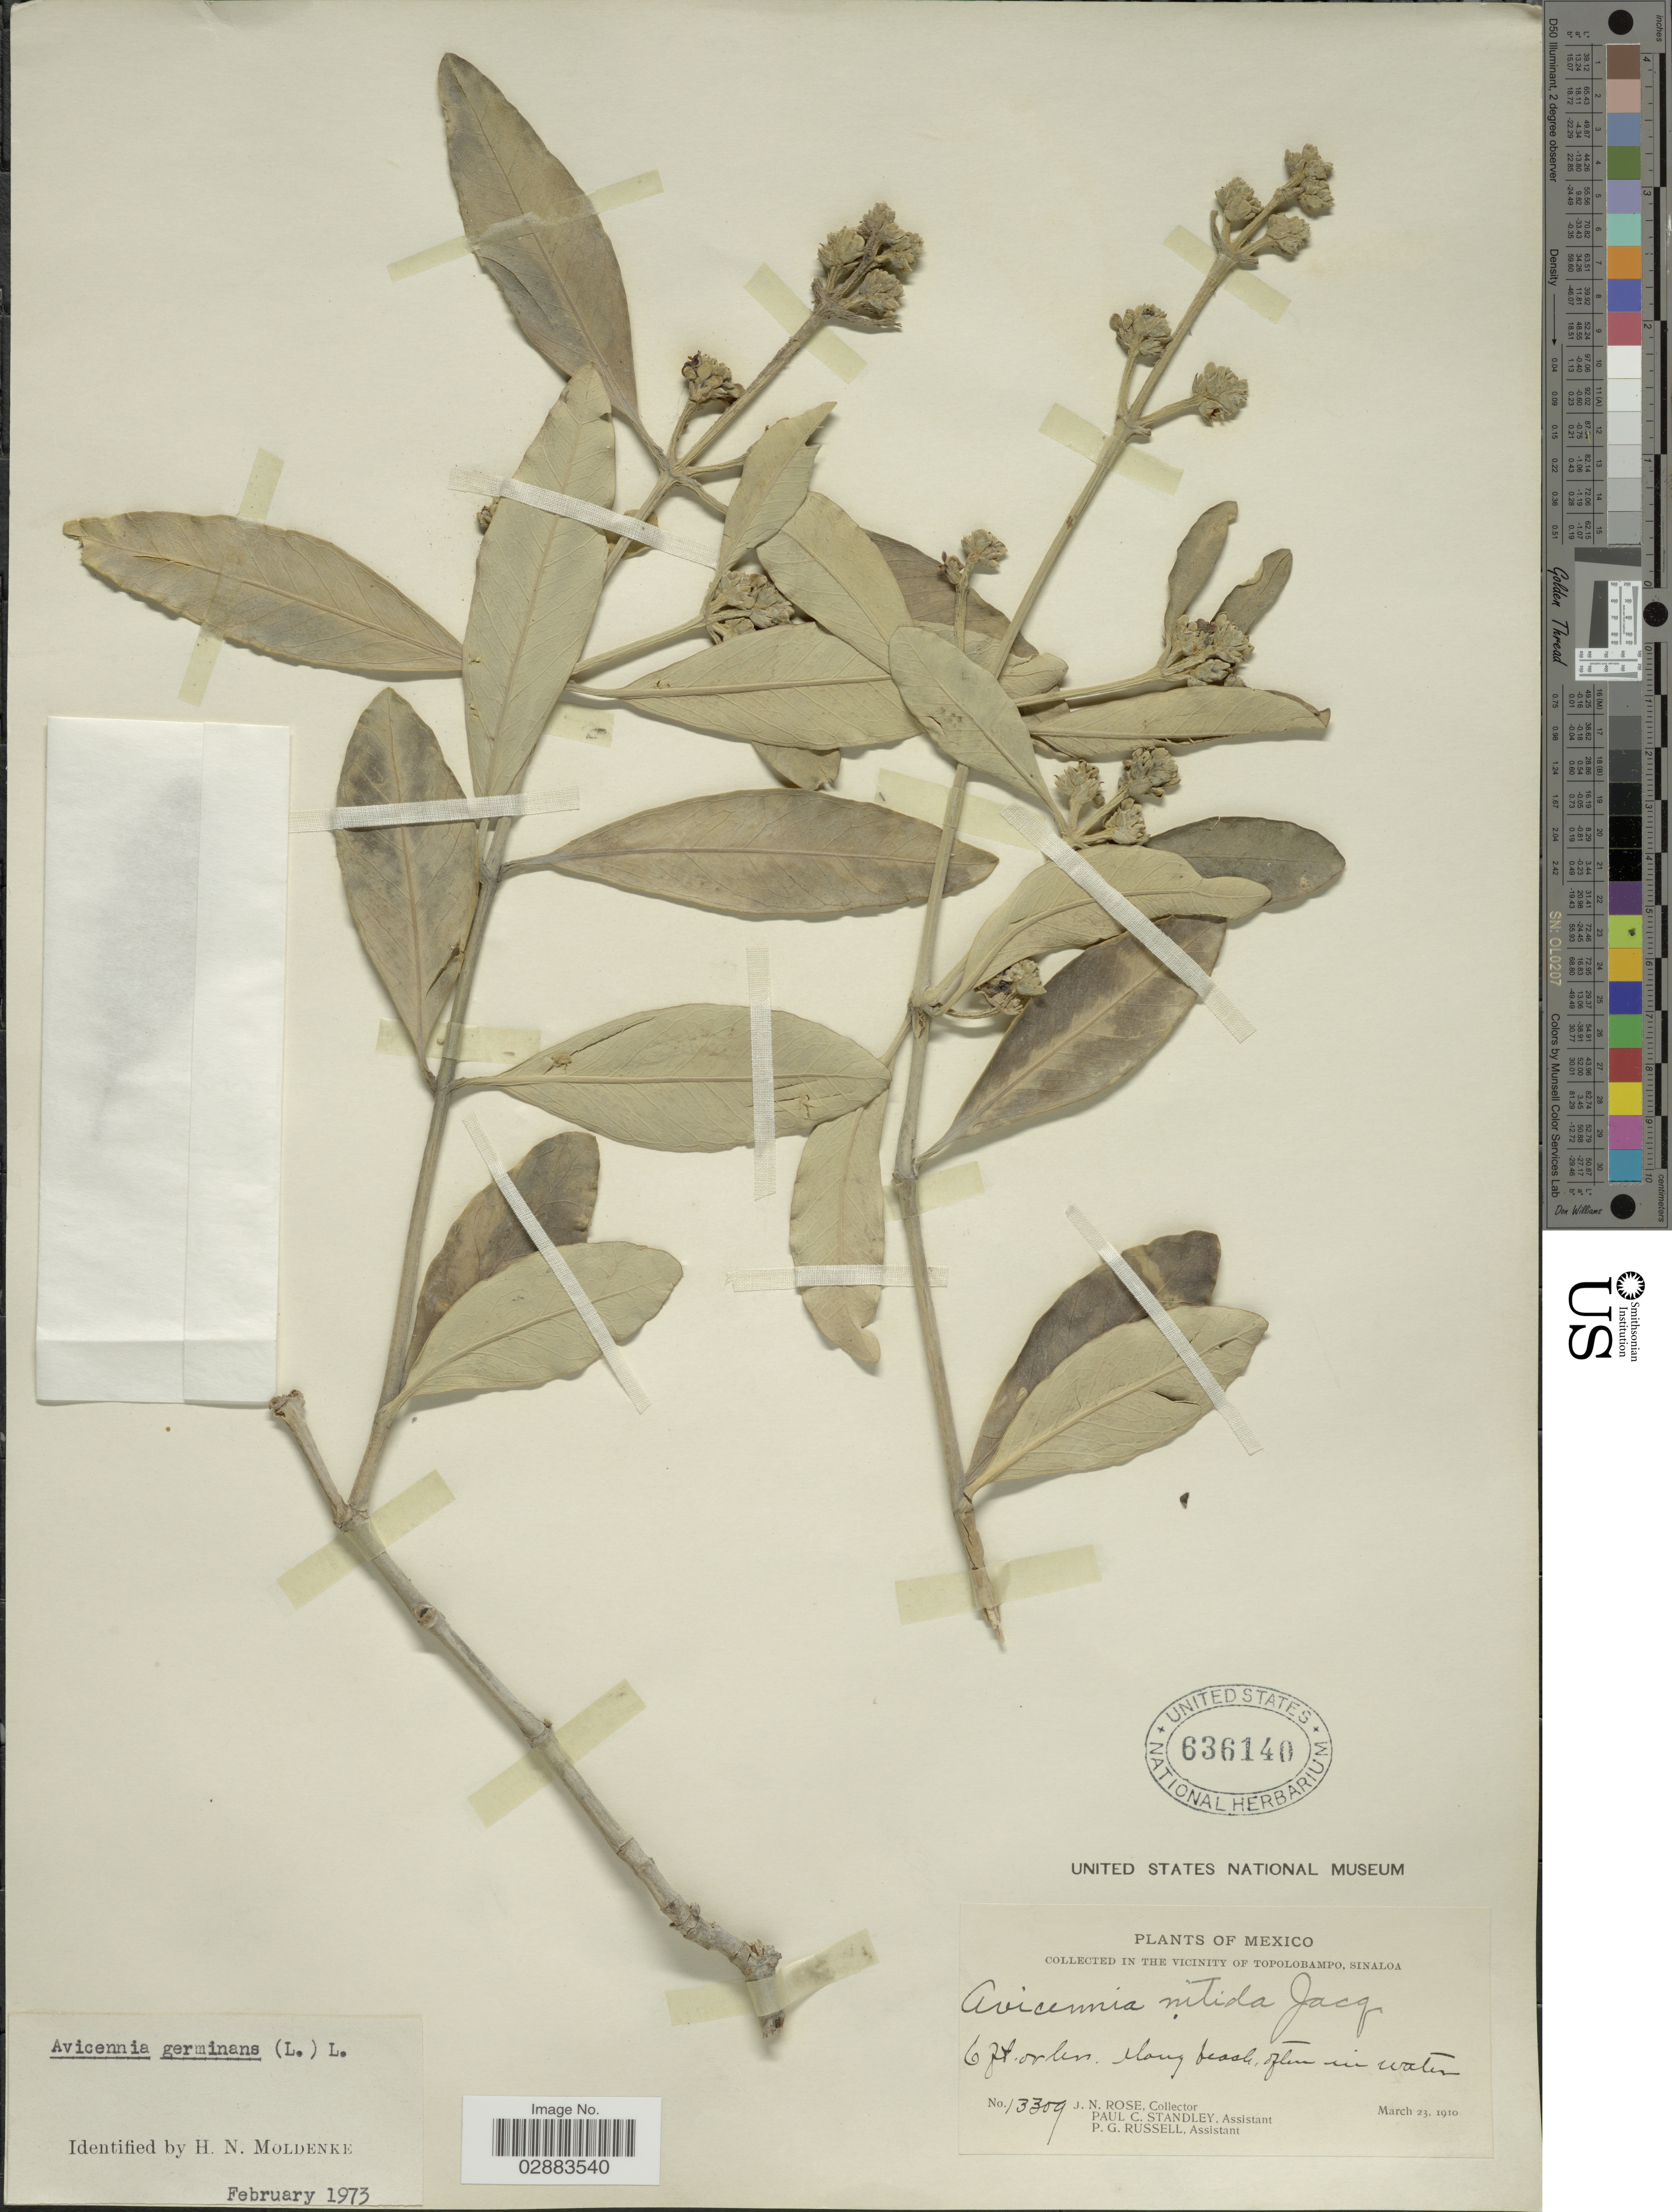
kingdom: Plantae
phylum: Tracheophyta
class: Magnoliopsida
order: Lamiales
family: Acanthaceae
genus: Avicennia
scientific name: Avicennia germinans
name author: (L.) L.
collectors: J. N. Rose, P. C. Standley & P. G. Russell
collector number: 13309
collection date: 1910-03-23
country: Mexico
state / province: Sinaloa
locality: In the vicinity of Topolobampo.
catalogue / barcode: US 636140